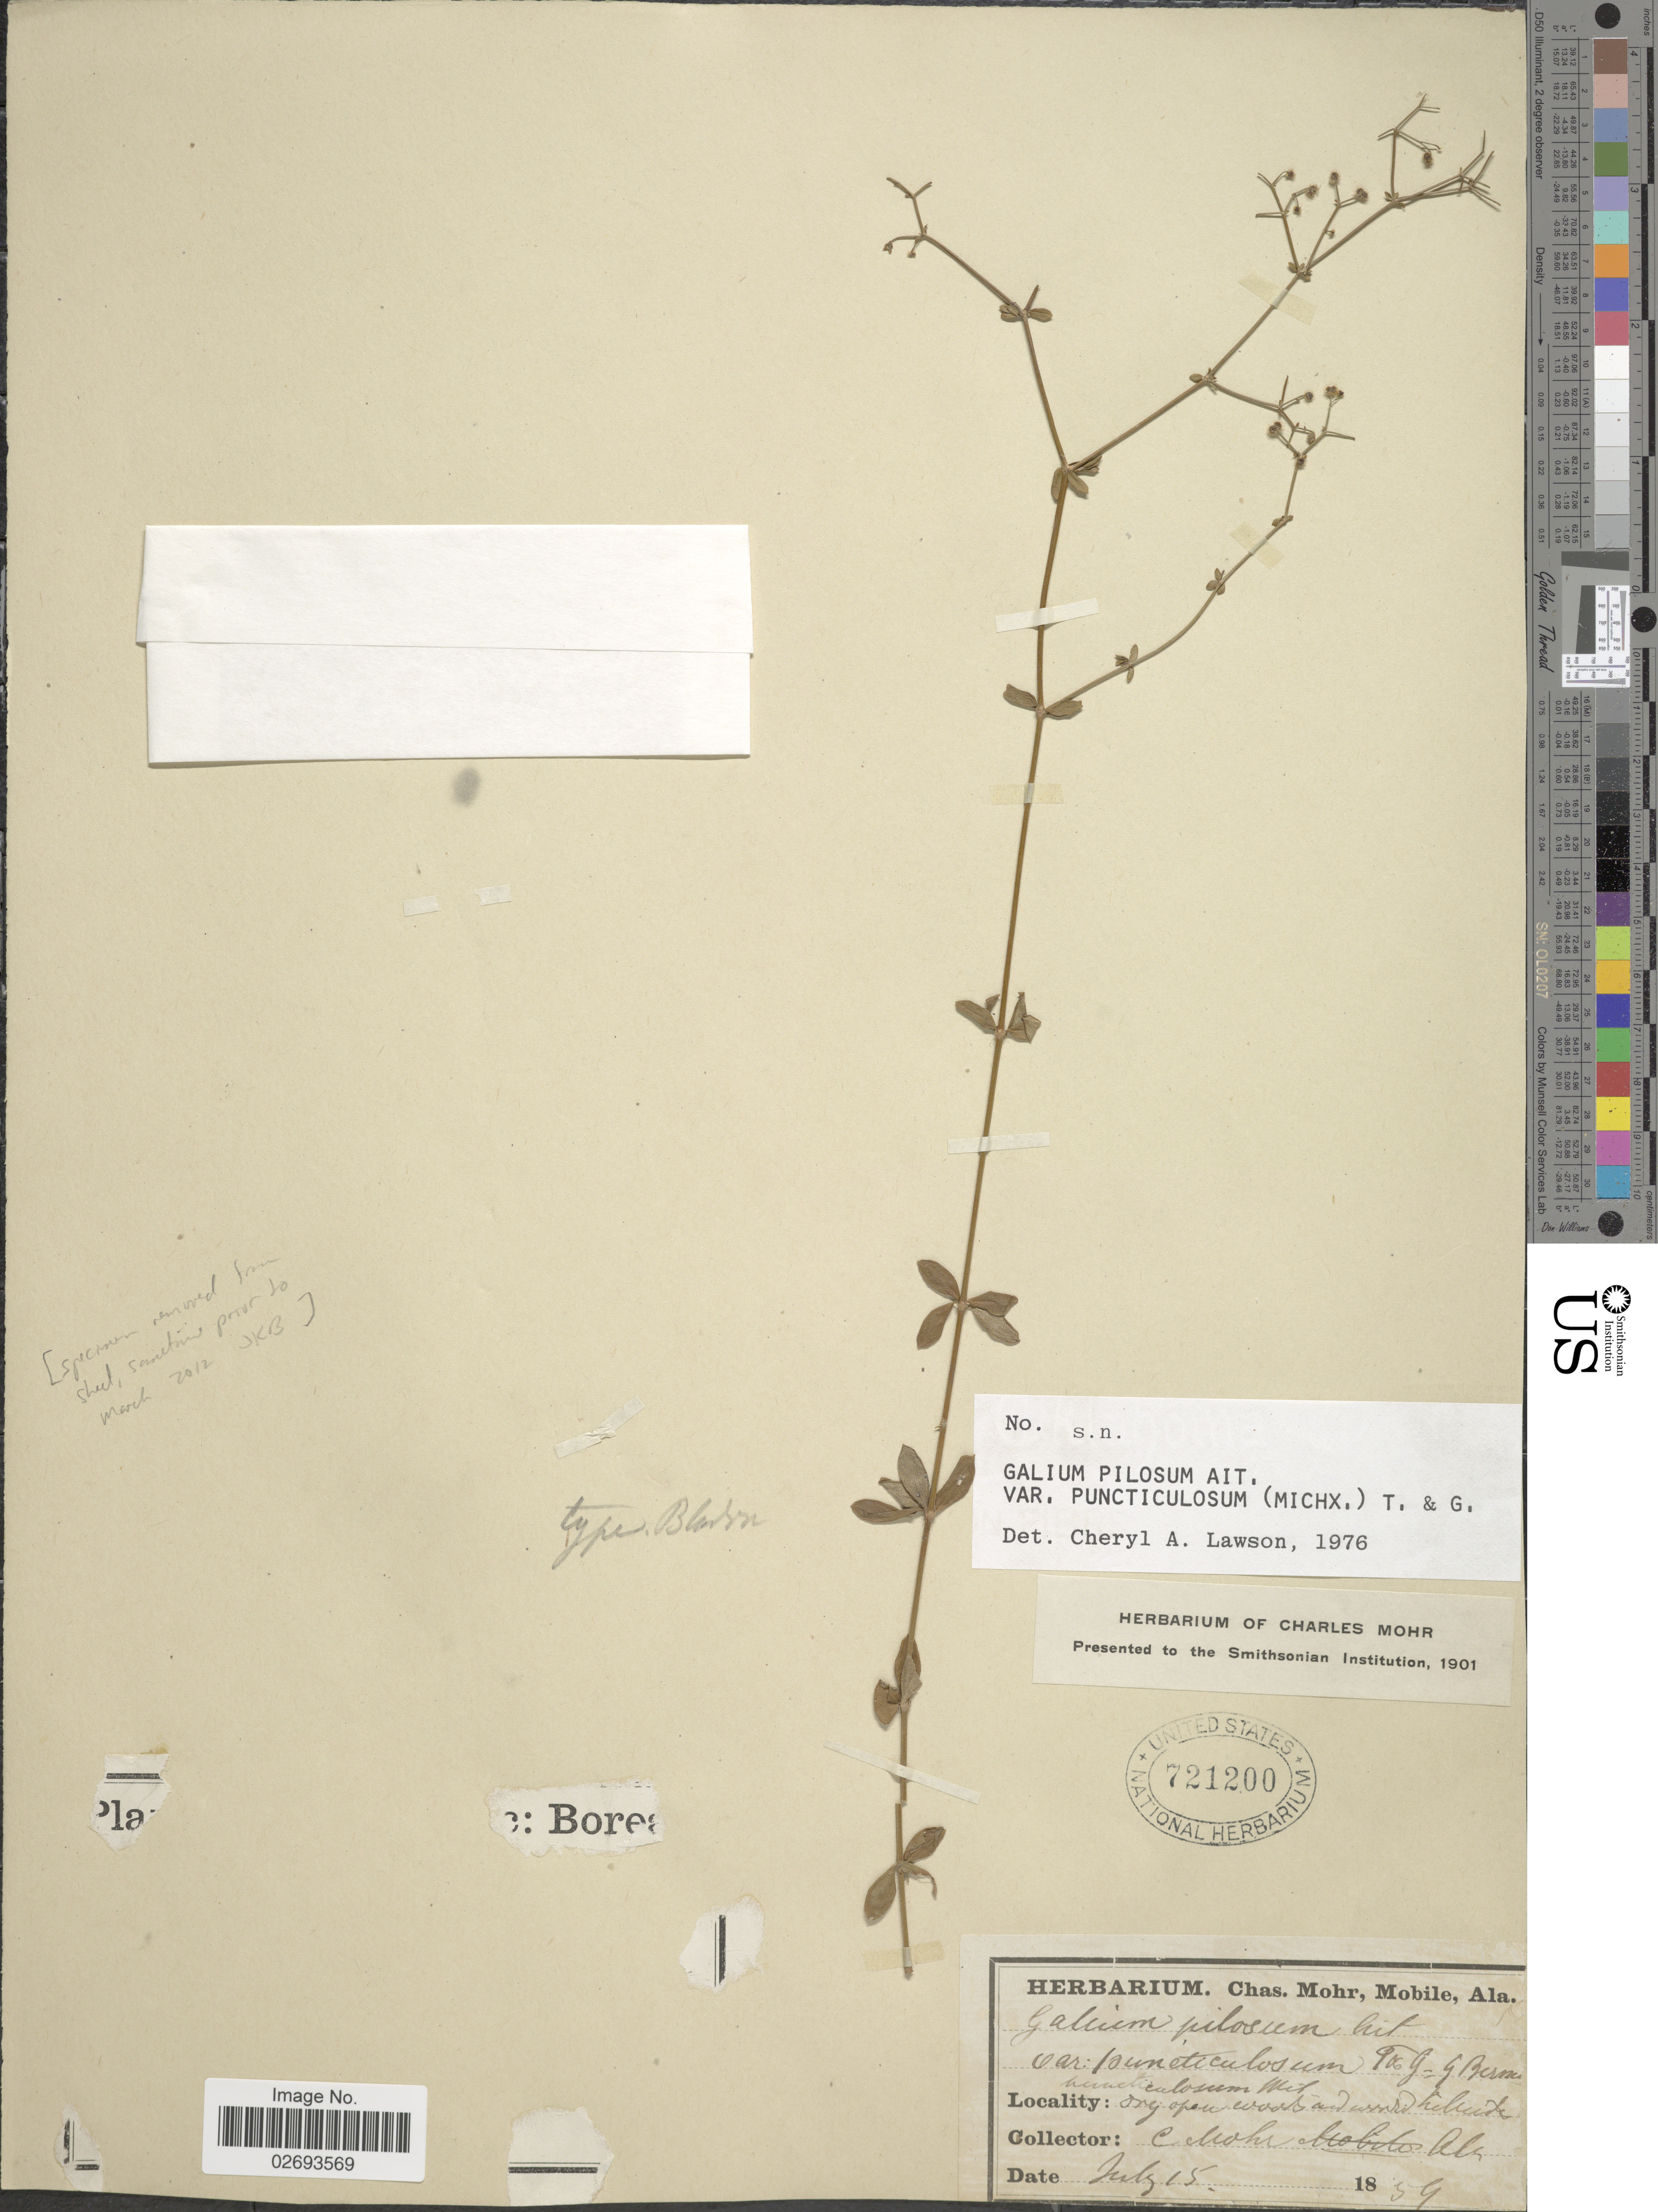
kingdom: Plantae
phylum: Tracheophyta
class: Magnoliopsida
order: Gentianales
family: Rubiaceae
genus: Galium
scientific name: Galium pilosum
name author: Aiton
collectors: C. T. Mohr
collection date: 1859-07-15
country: United States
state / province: Alabama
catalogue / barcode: US 721200